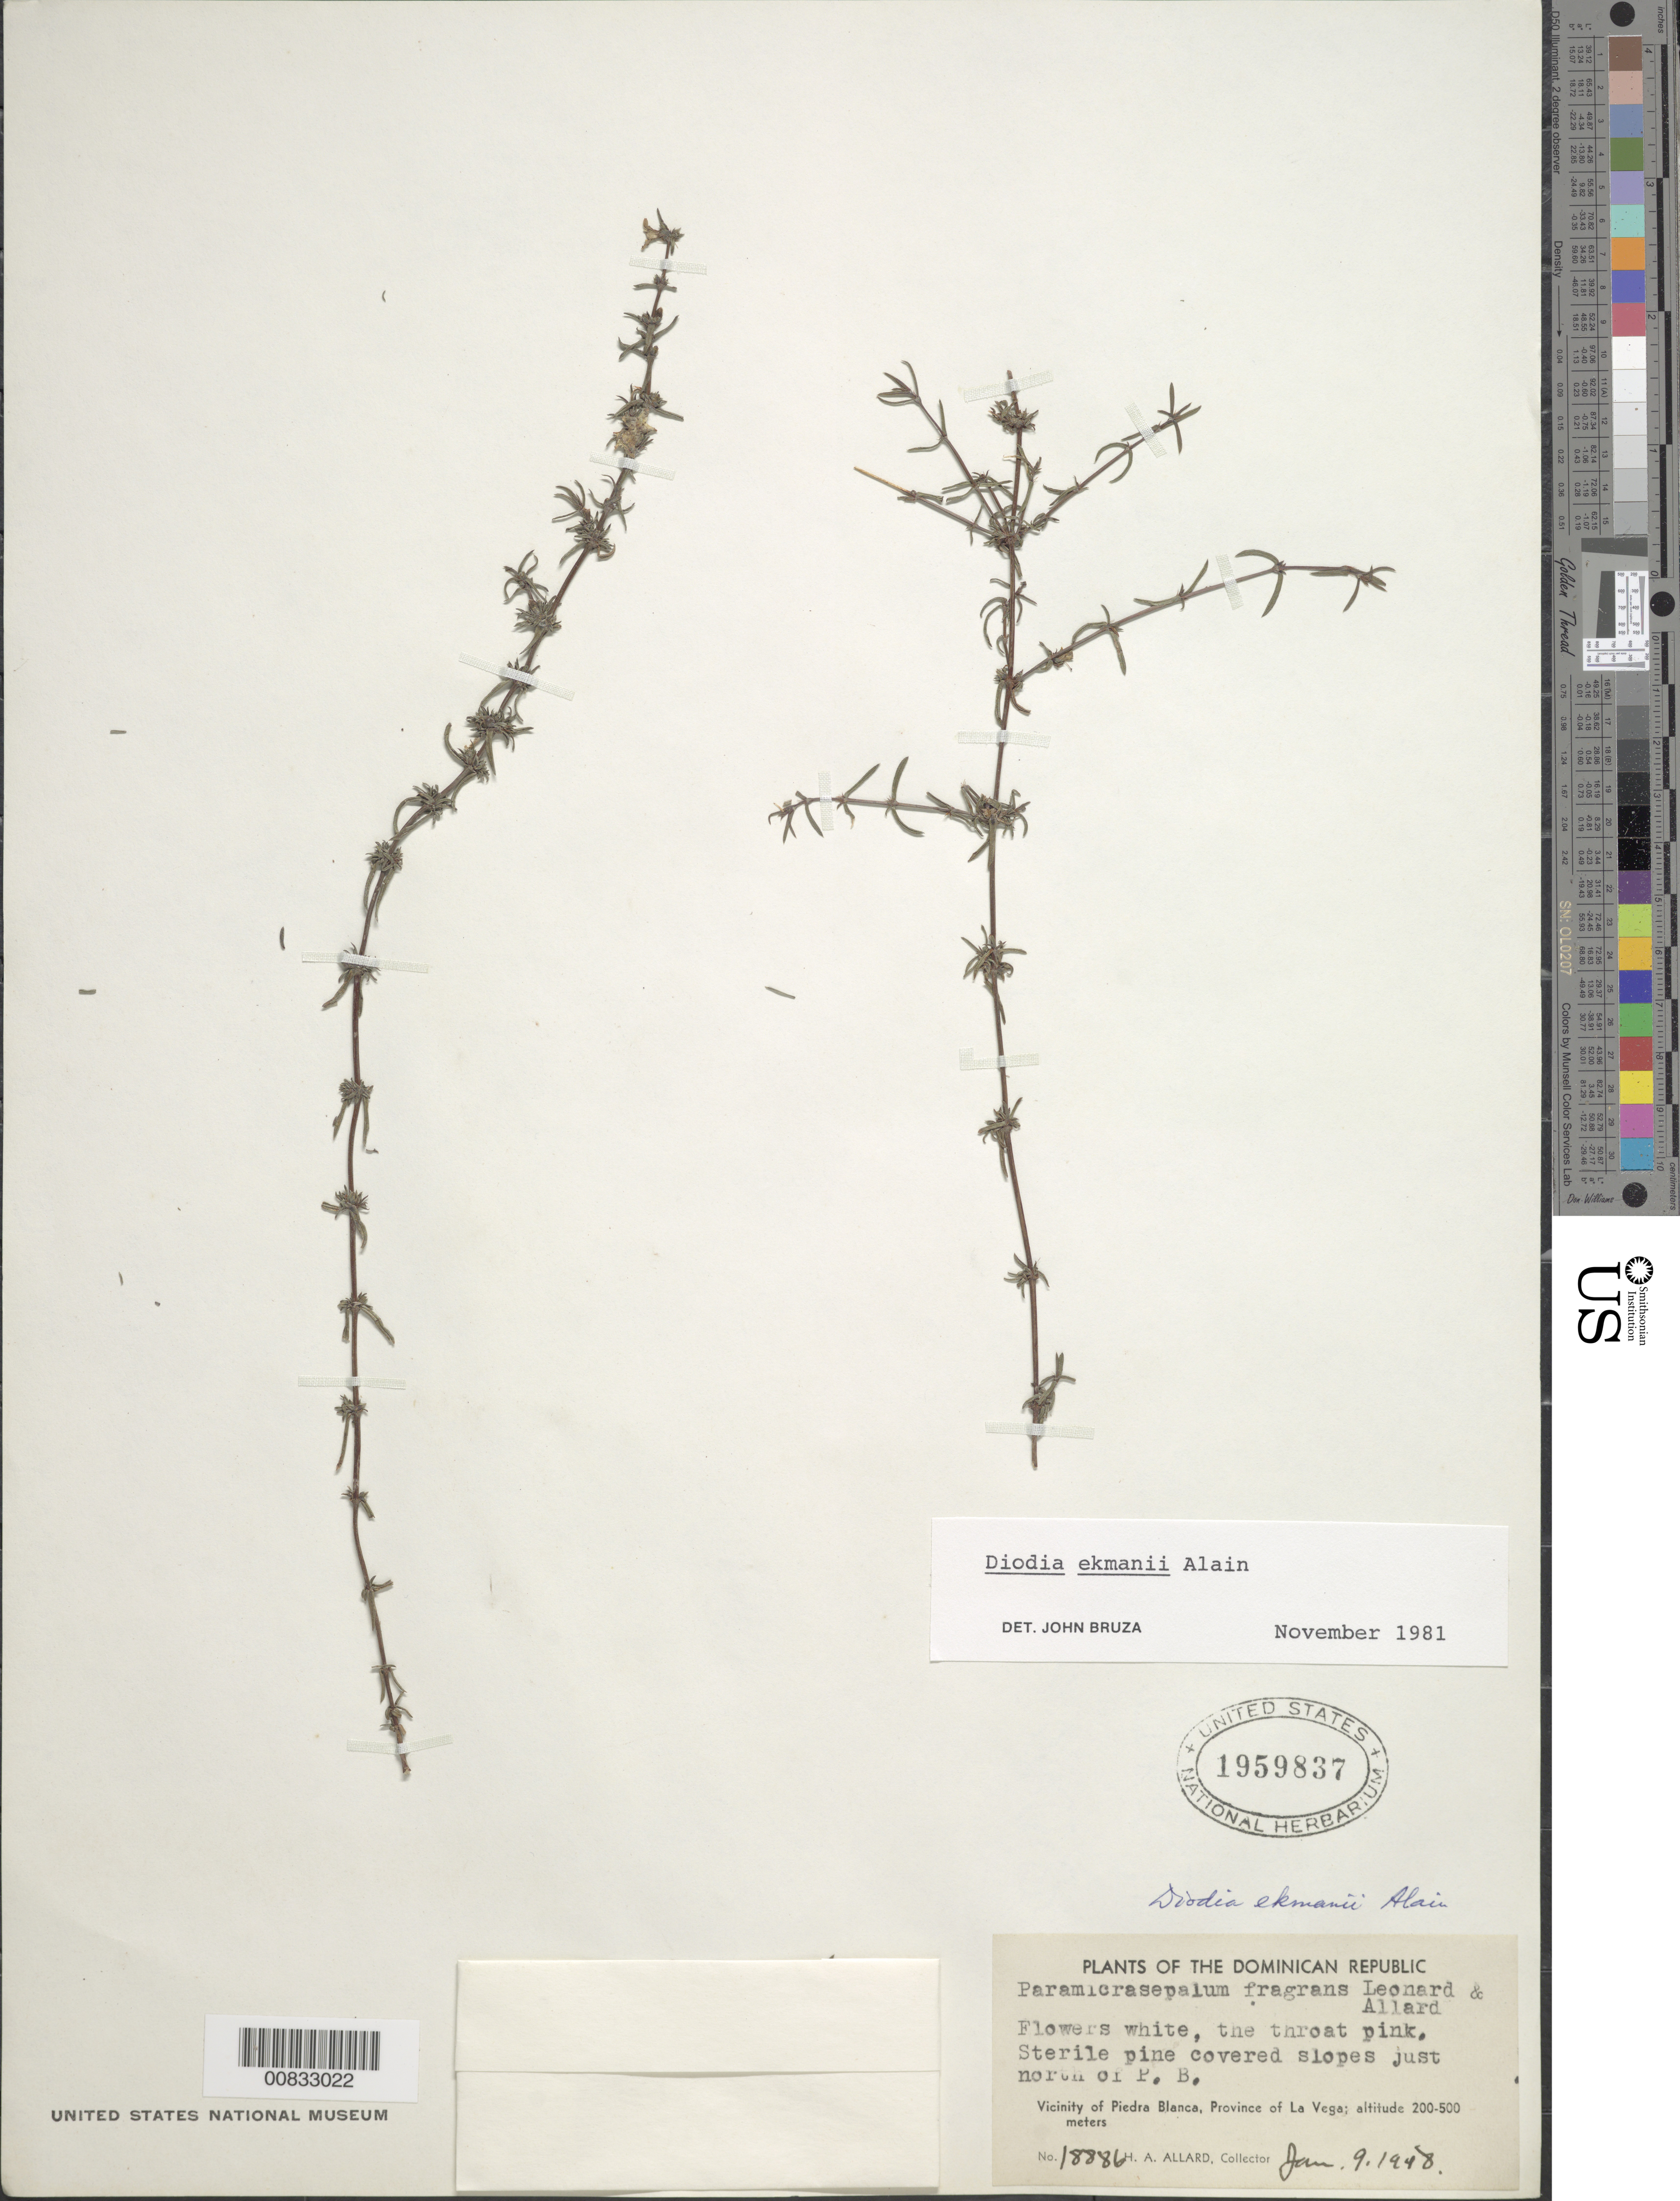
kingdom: Plantae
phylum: Tracheophyta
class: Magnoliopsida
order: Gentianales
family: Rubiaceae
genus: Diodia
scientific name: Diodia ekmanii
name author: Alain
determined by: Bruza, J.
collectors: H. A. Allard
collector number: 18886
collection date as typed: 09 Jan 1948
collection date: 1948-01-09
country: Dominican Republic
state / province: La Vega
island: Hispaniola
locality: Vicinity of Piedra Blanca, N of town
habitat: Steep pine slopes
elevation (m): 200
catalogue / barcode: US 1959837